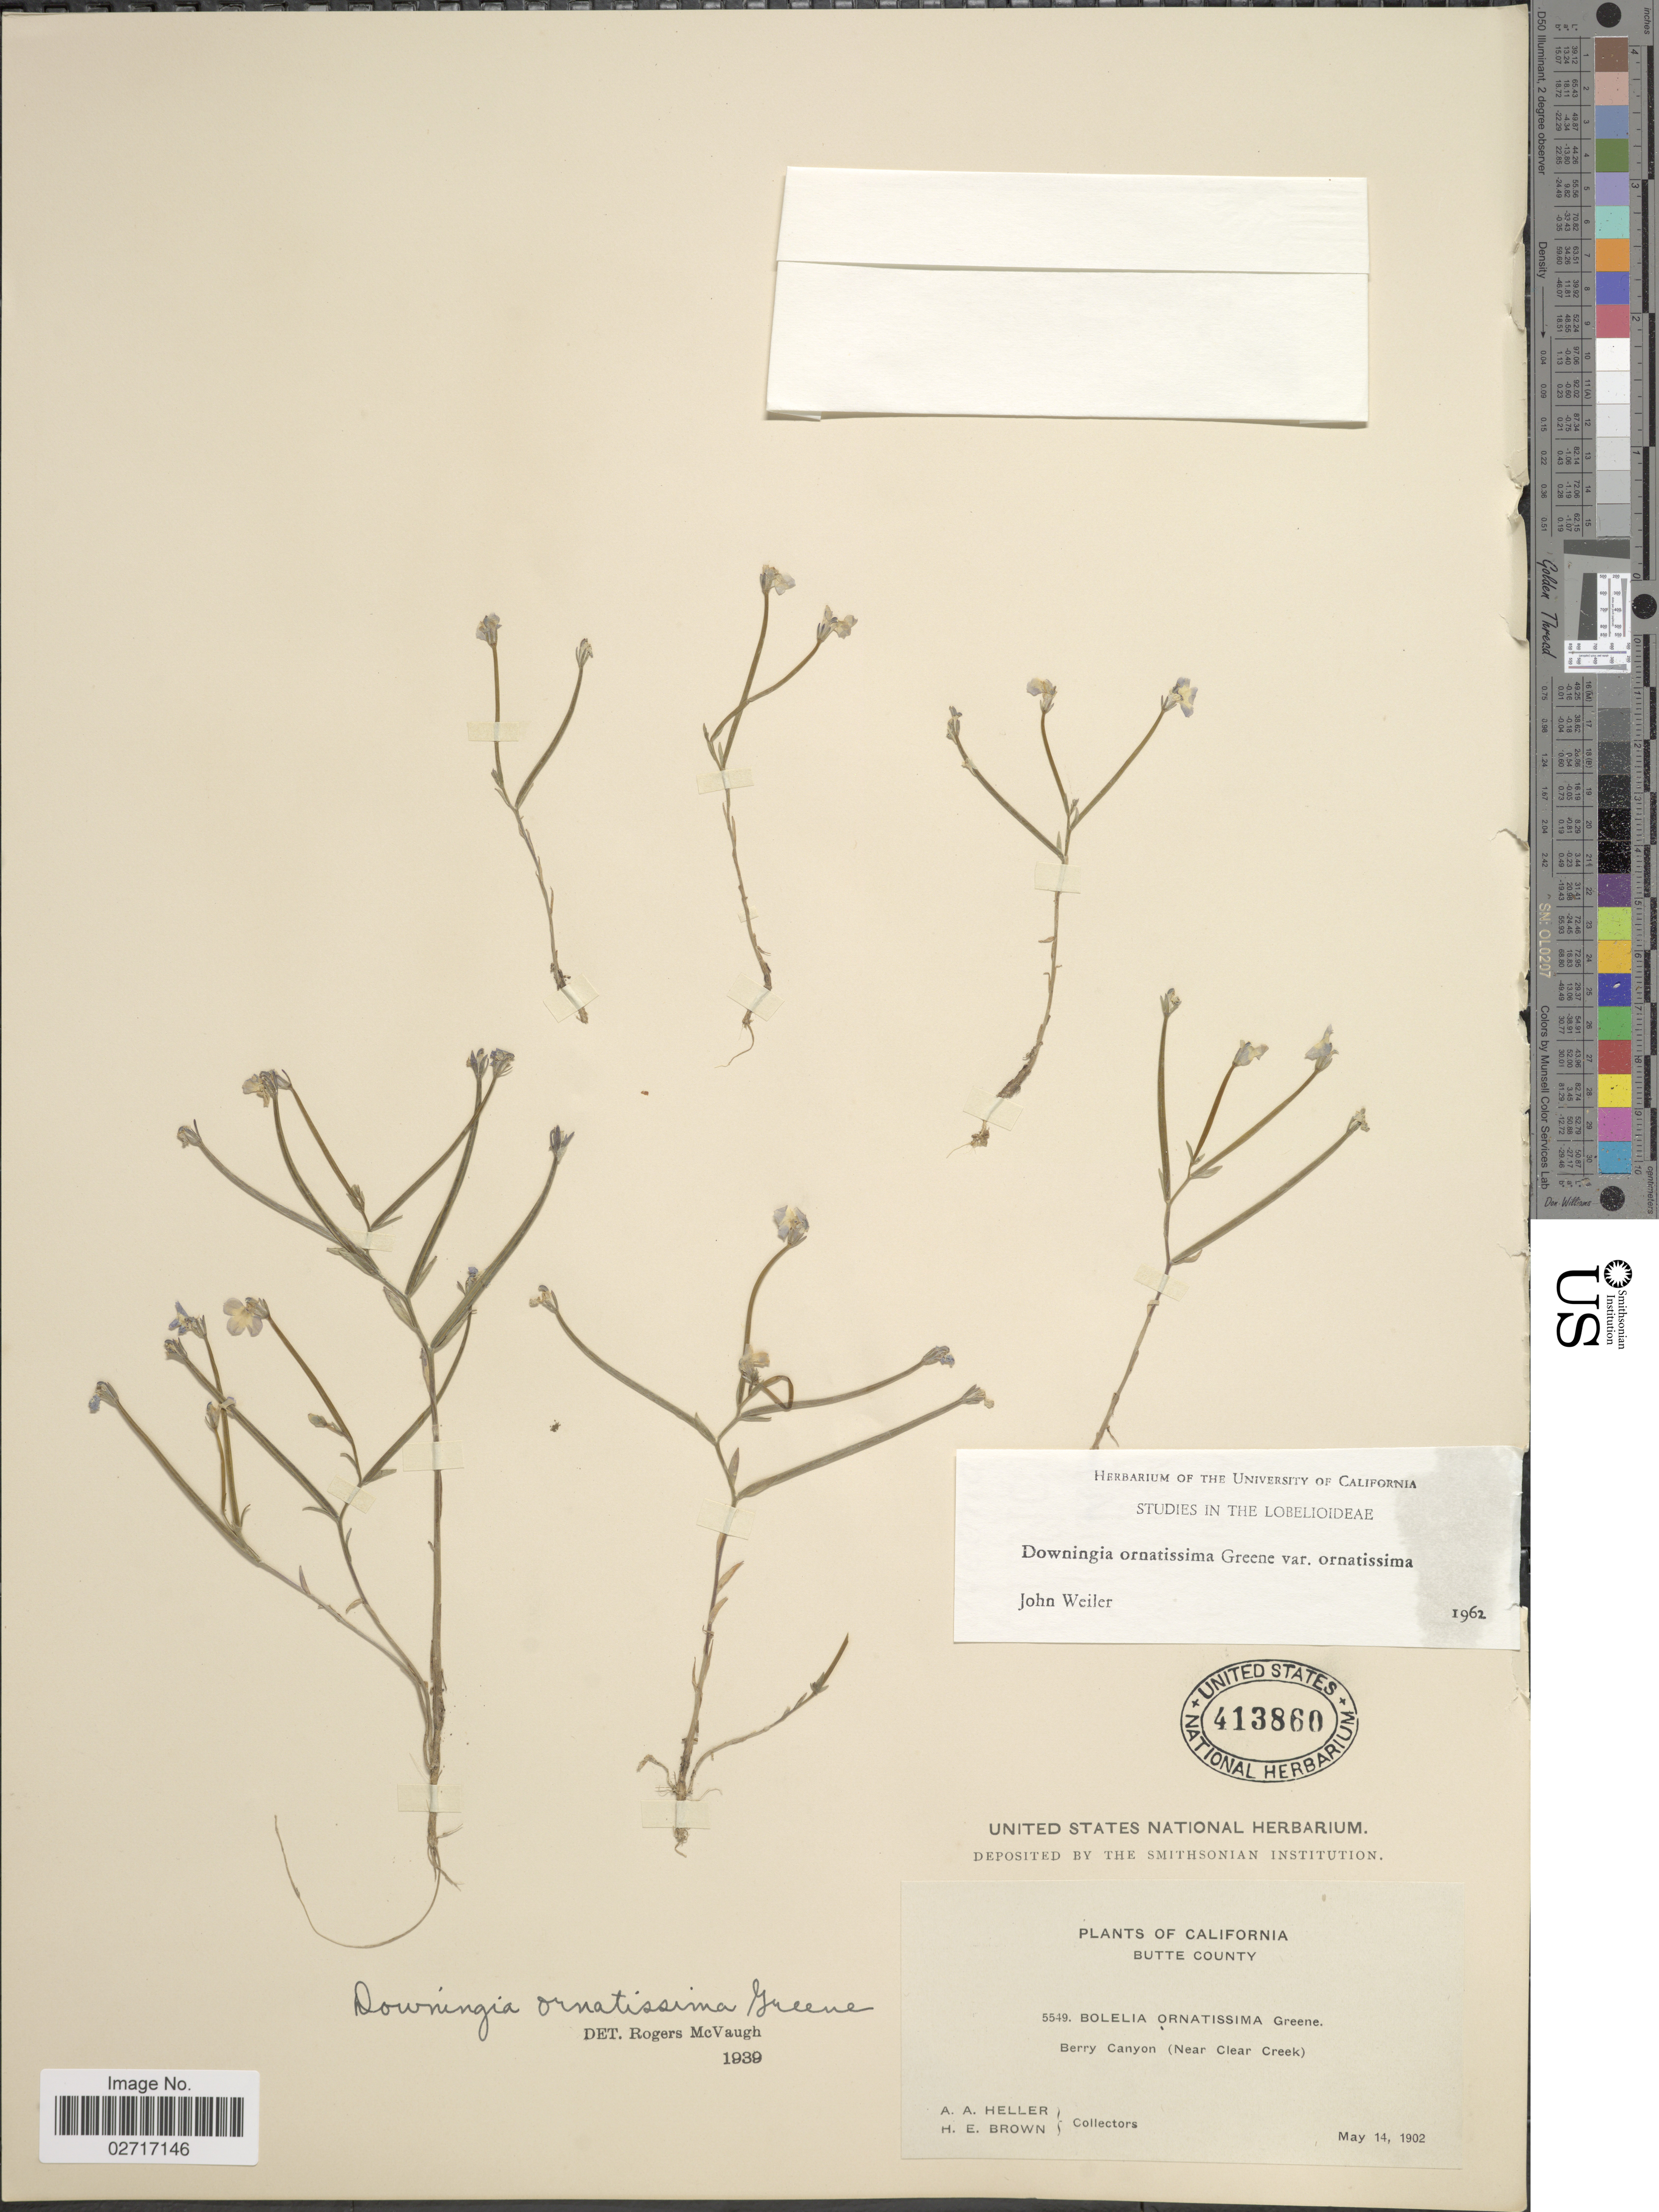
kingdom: Plantae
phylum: Tracheophyta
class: Magnoliopsida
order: Asterales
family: Campanulaceae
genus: Downingia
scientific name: Downingia ornatissima var. ornatissima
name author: Greene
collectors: A. A. Heller & H. E. Brown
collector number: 5549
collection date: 1902-05-14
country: United States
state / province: California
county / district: Butte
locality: Butte County, Berry Canyon (Near Clear Creek)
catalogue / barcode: US 413860